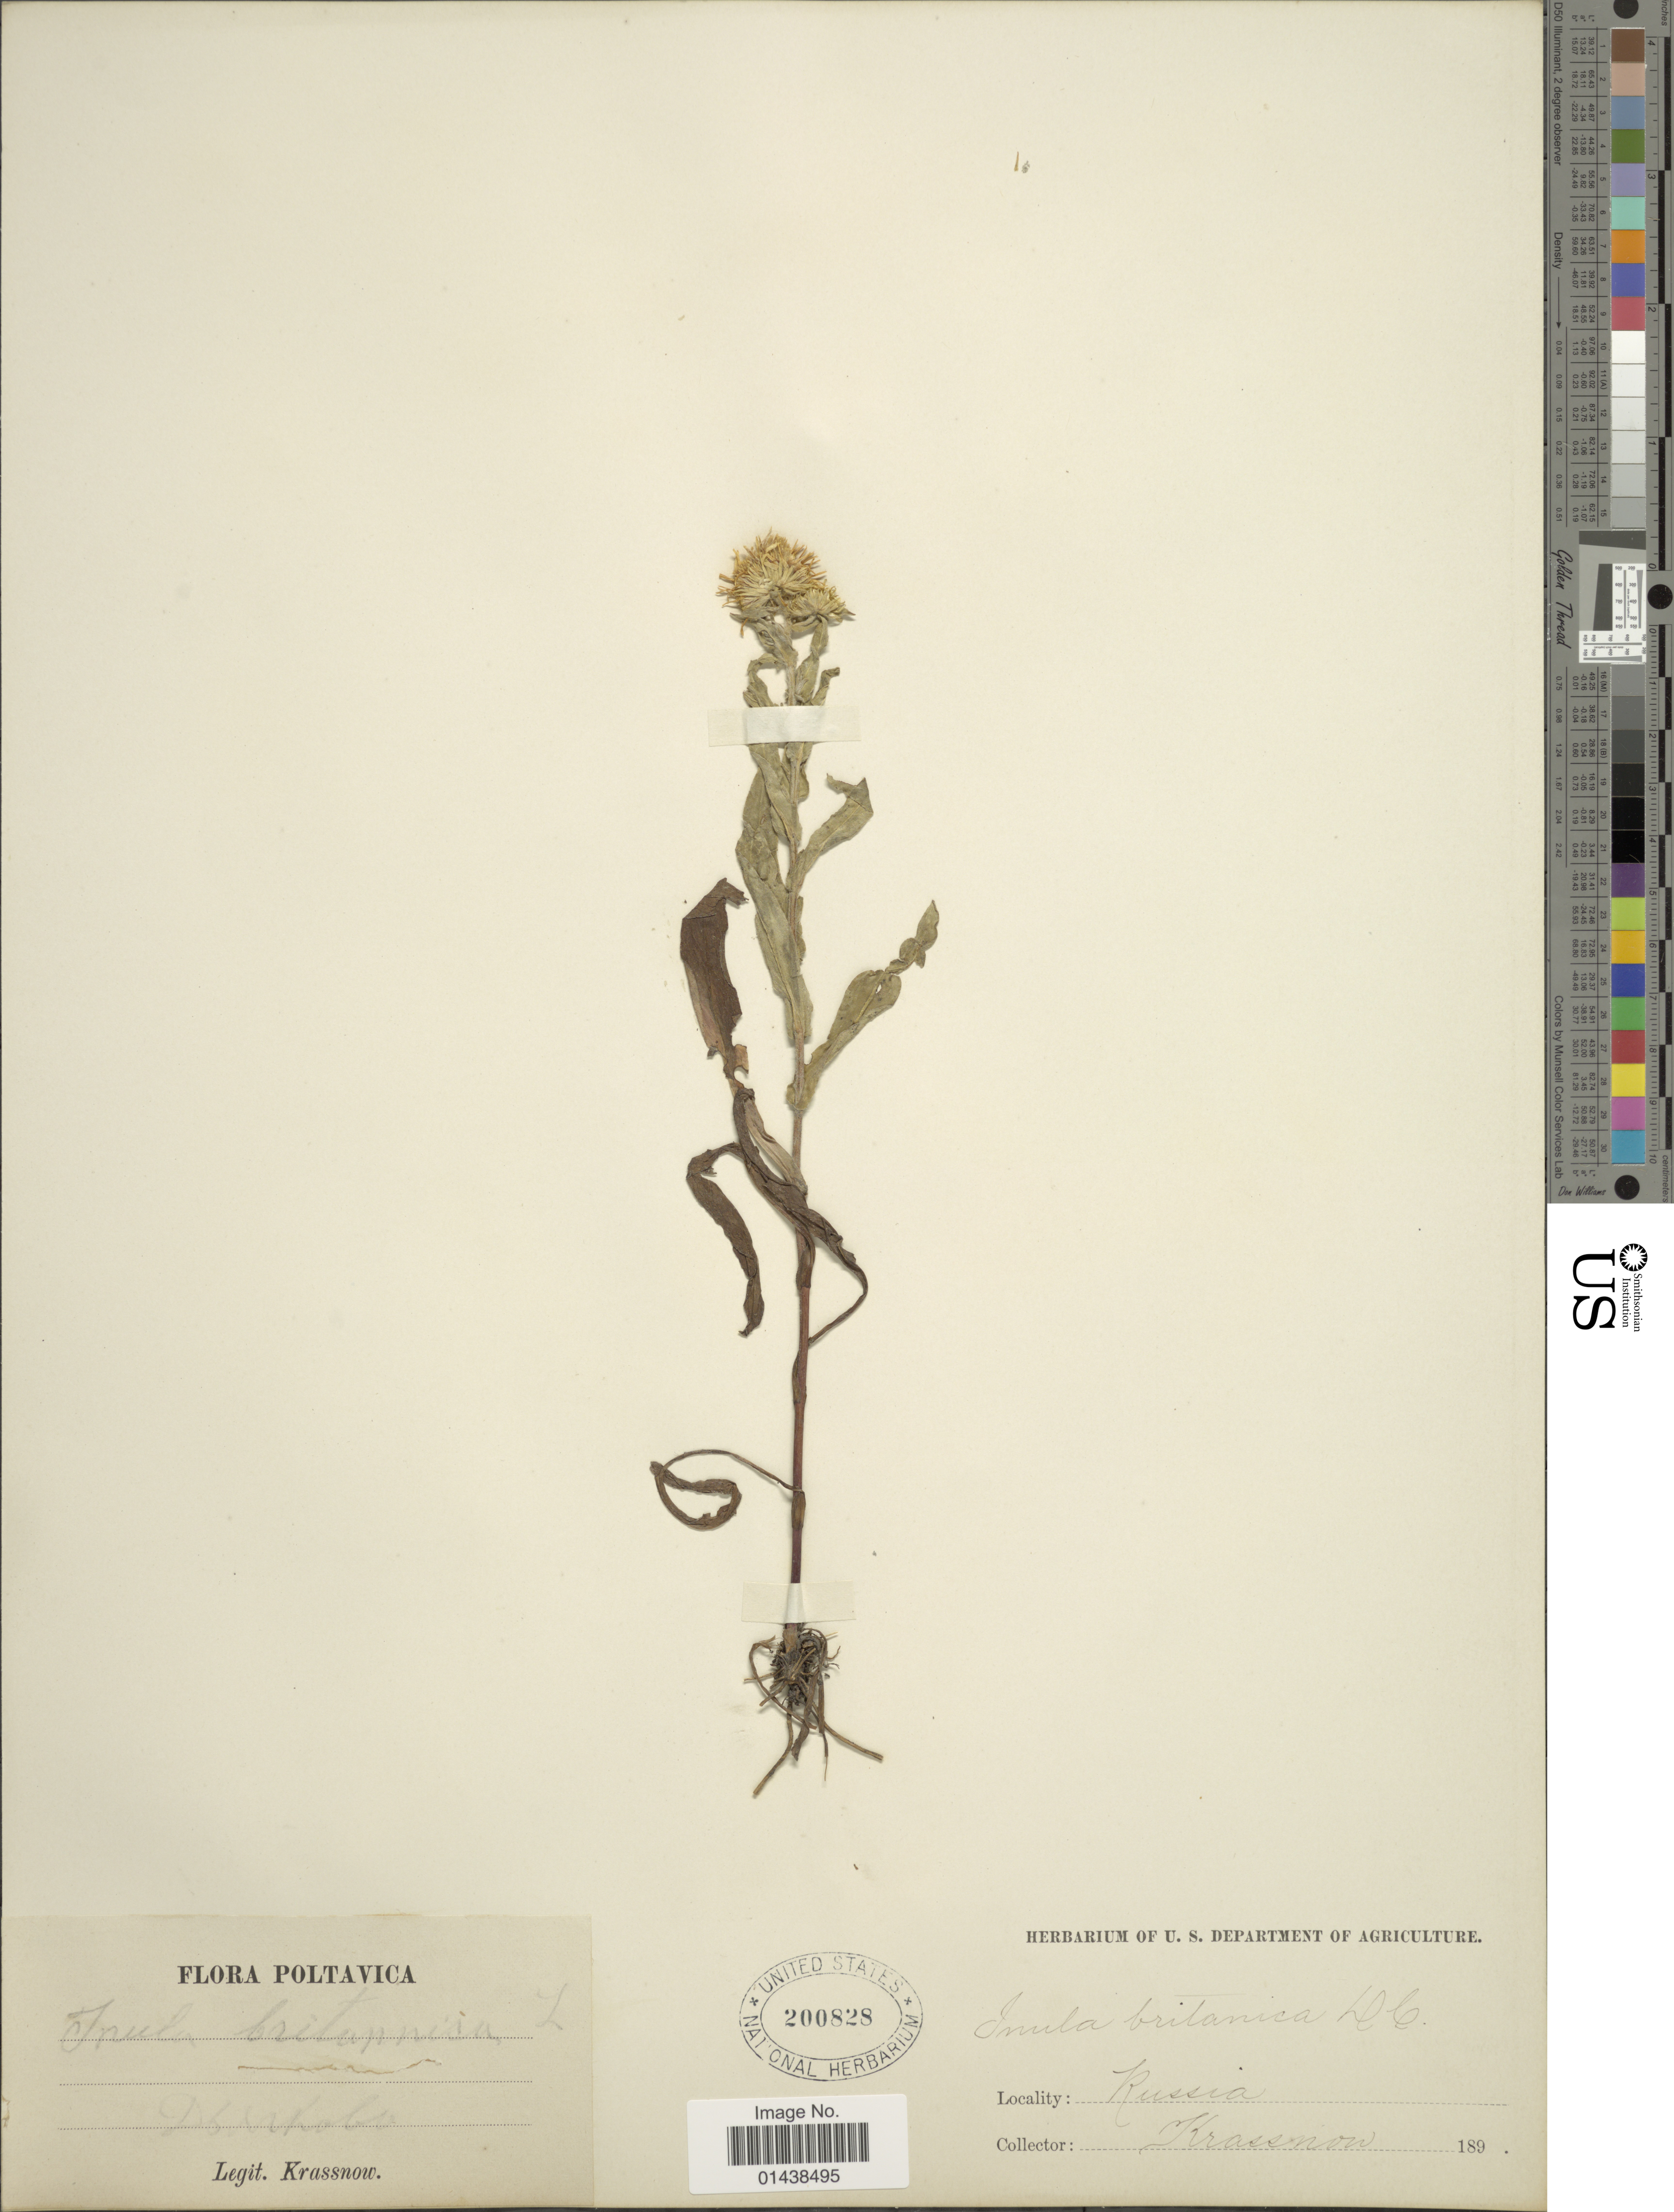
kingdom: Plantae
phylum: Tracheophyta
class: Magnoliopsida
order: Asterales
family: Asteraceae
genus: Inula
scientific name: Inula britannica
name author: L.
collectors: -. Krassnow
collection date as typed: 189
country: Ukraine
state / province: Poltava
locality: Poltavica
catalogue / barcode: US 200828